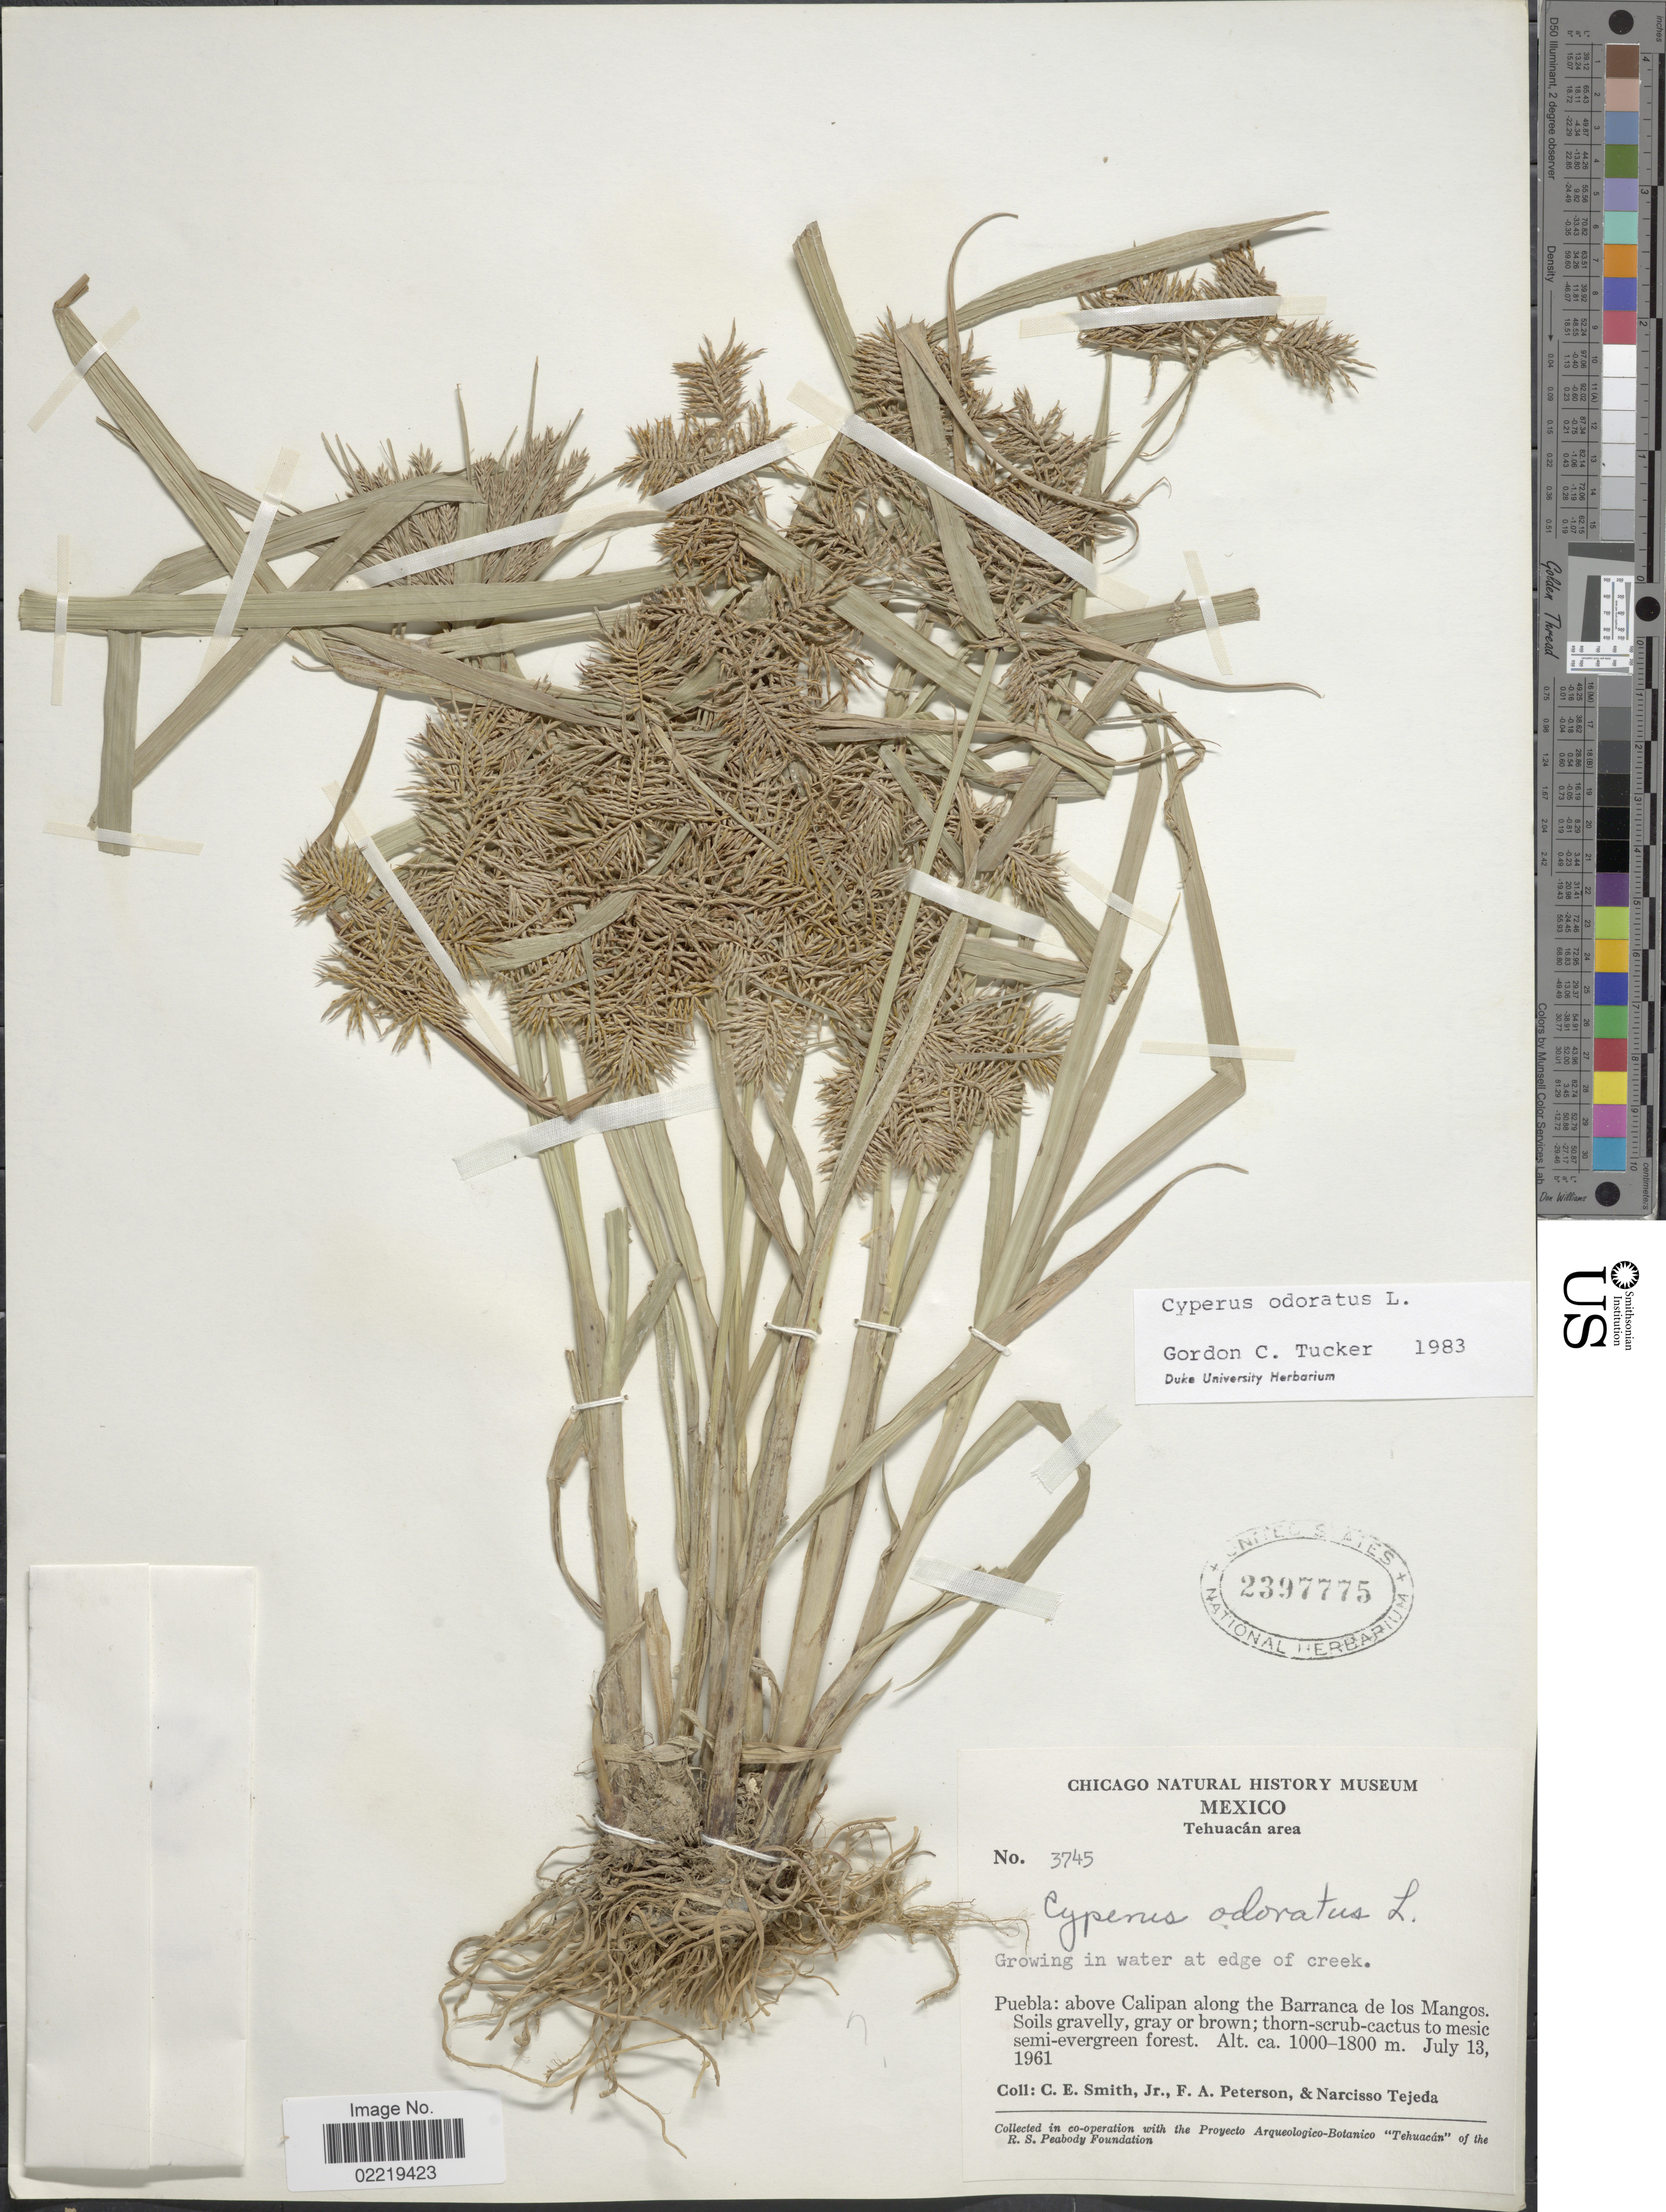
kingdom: Plantae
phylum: Tracheophyta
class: Liliopsida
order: Poales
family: Cyperaceae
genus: Cyperus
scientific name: Cyperus odoratus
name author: L.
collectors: C. E. Smith Jr., F. A. Peterson & N. Tejeda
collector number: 3745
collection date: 1961-07-13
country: Mexico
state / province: Puebla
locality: Tehuacan Area, Puebla: above Calipan along the Barranca de los Mangos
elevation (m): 1000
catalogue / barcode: US 2397775